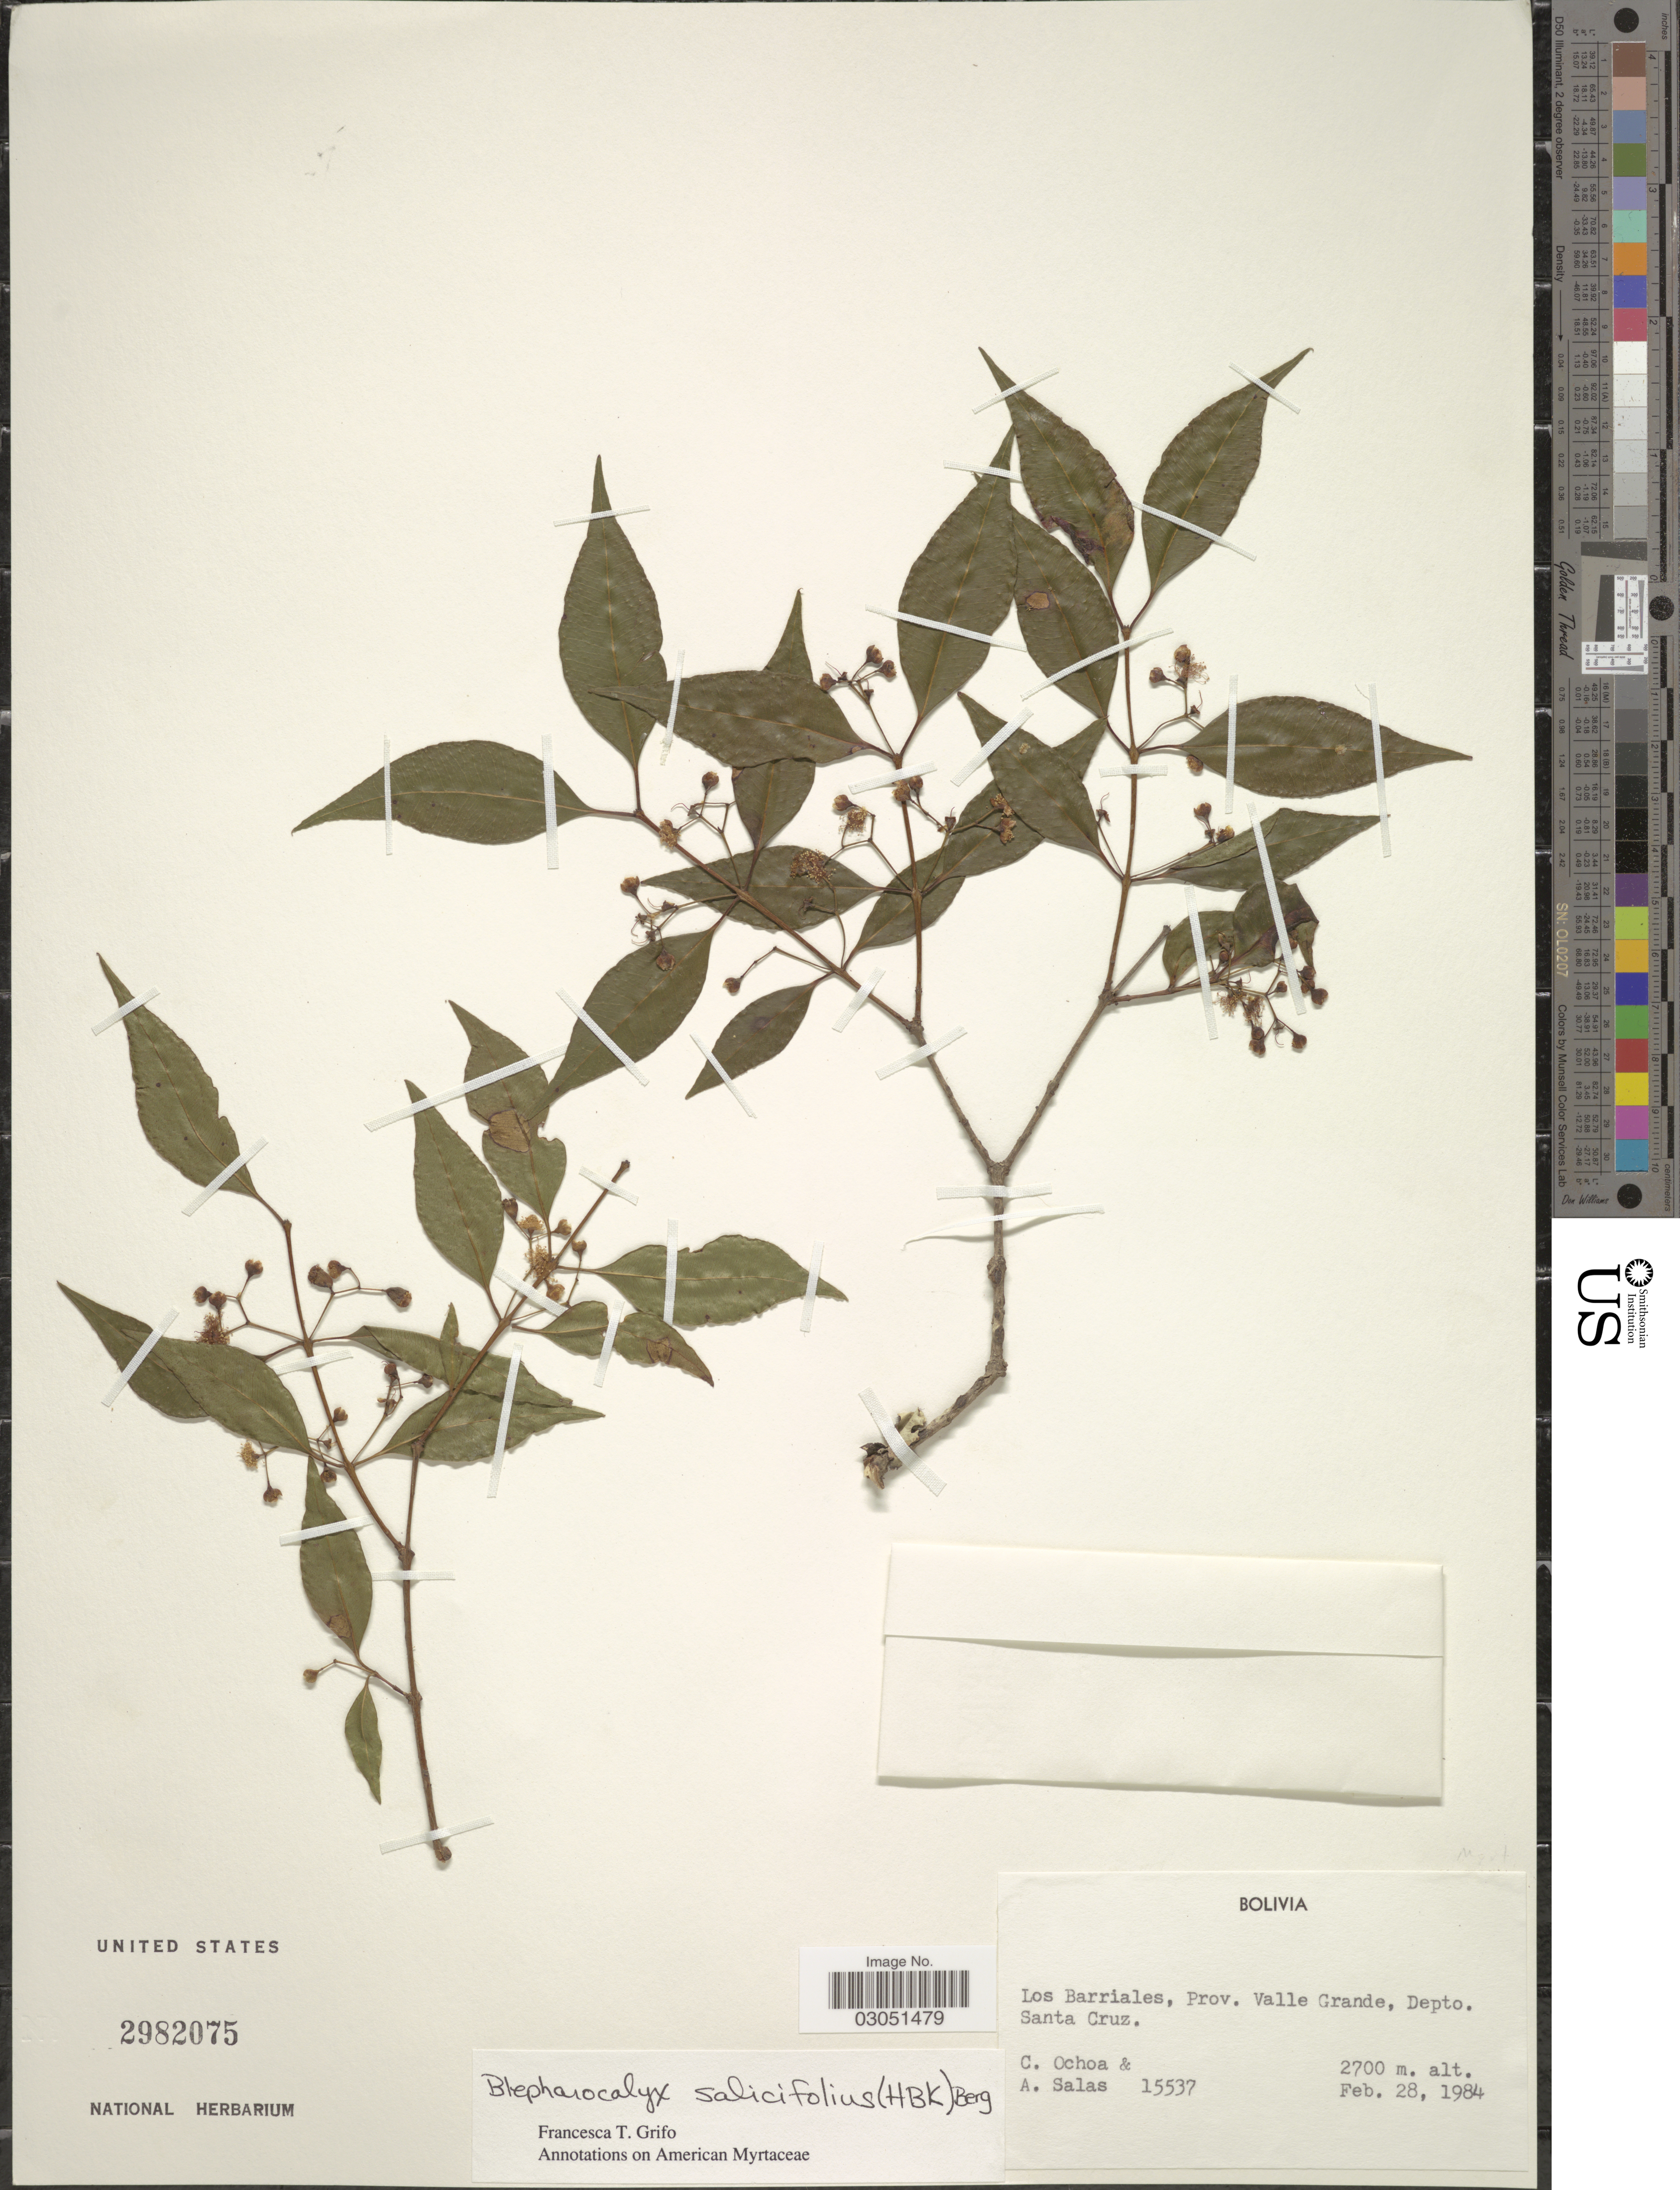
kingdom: Plantae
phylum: Tracheophyta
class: Magnoliopsida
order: Myrtales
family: Myrtaceae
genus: Blepharocalyx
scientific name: Blepharocalyx salicifolius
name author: (Kunth) O. Berg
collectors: C. Ochoa & A. Salas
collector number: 15537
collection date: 1984-02-28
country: Bolivia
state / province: Santa Cruz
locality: Los Barriales, Prov. Valle Grande, Depto. Santa Cruz.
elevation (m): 2700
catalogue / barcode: US 2982075